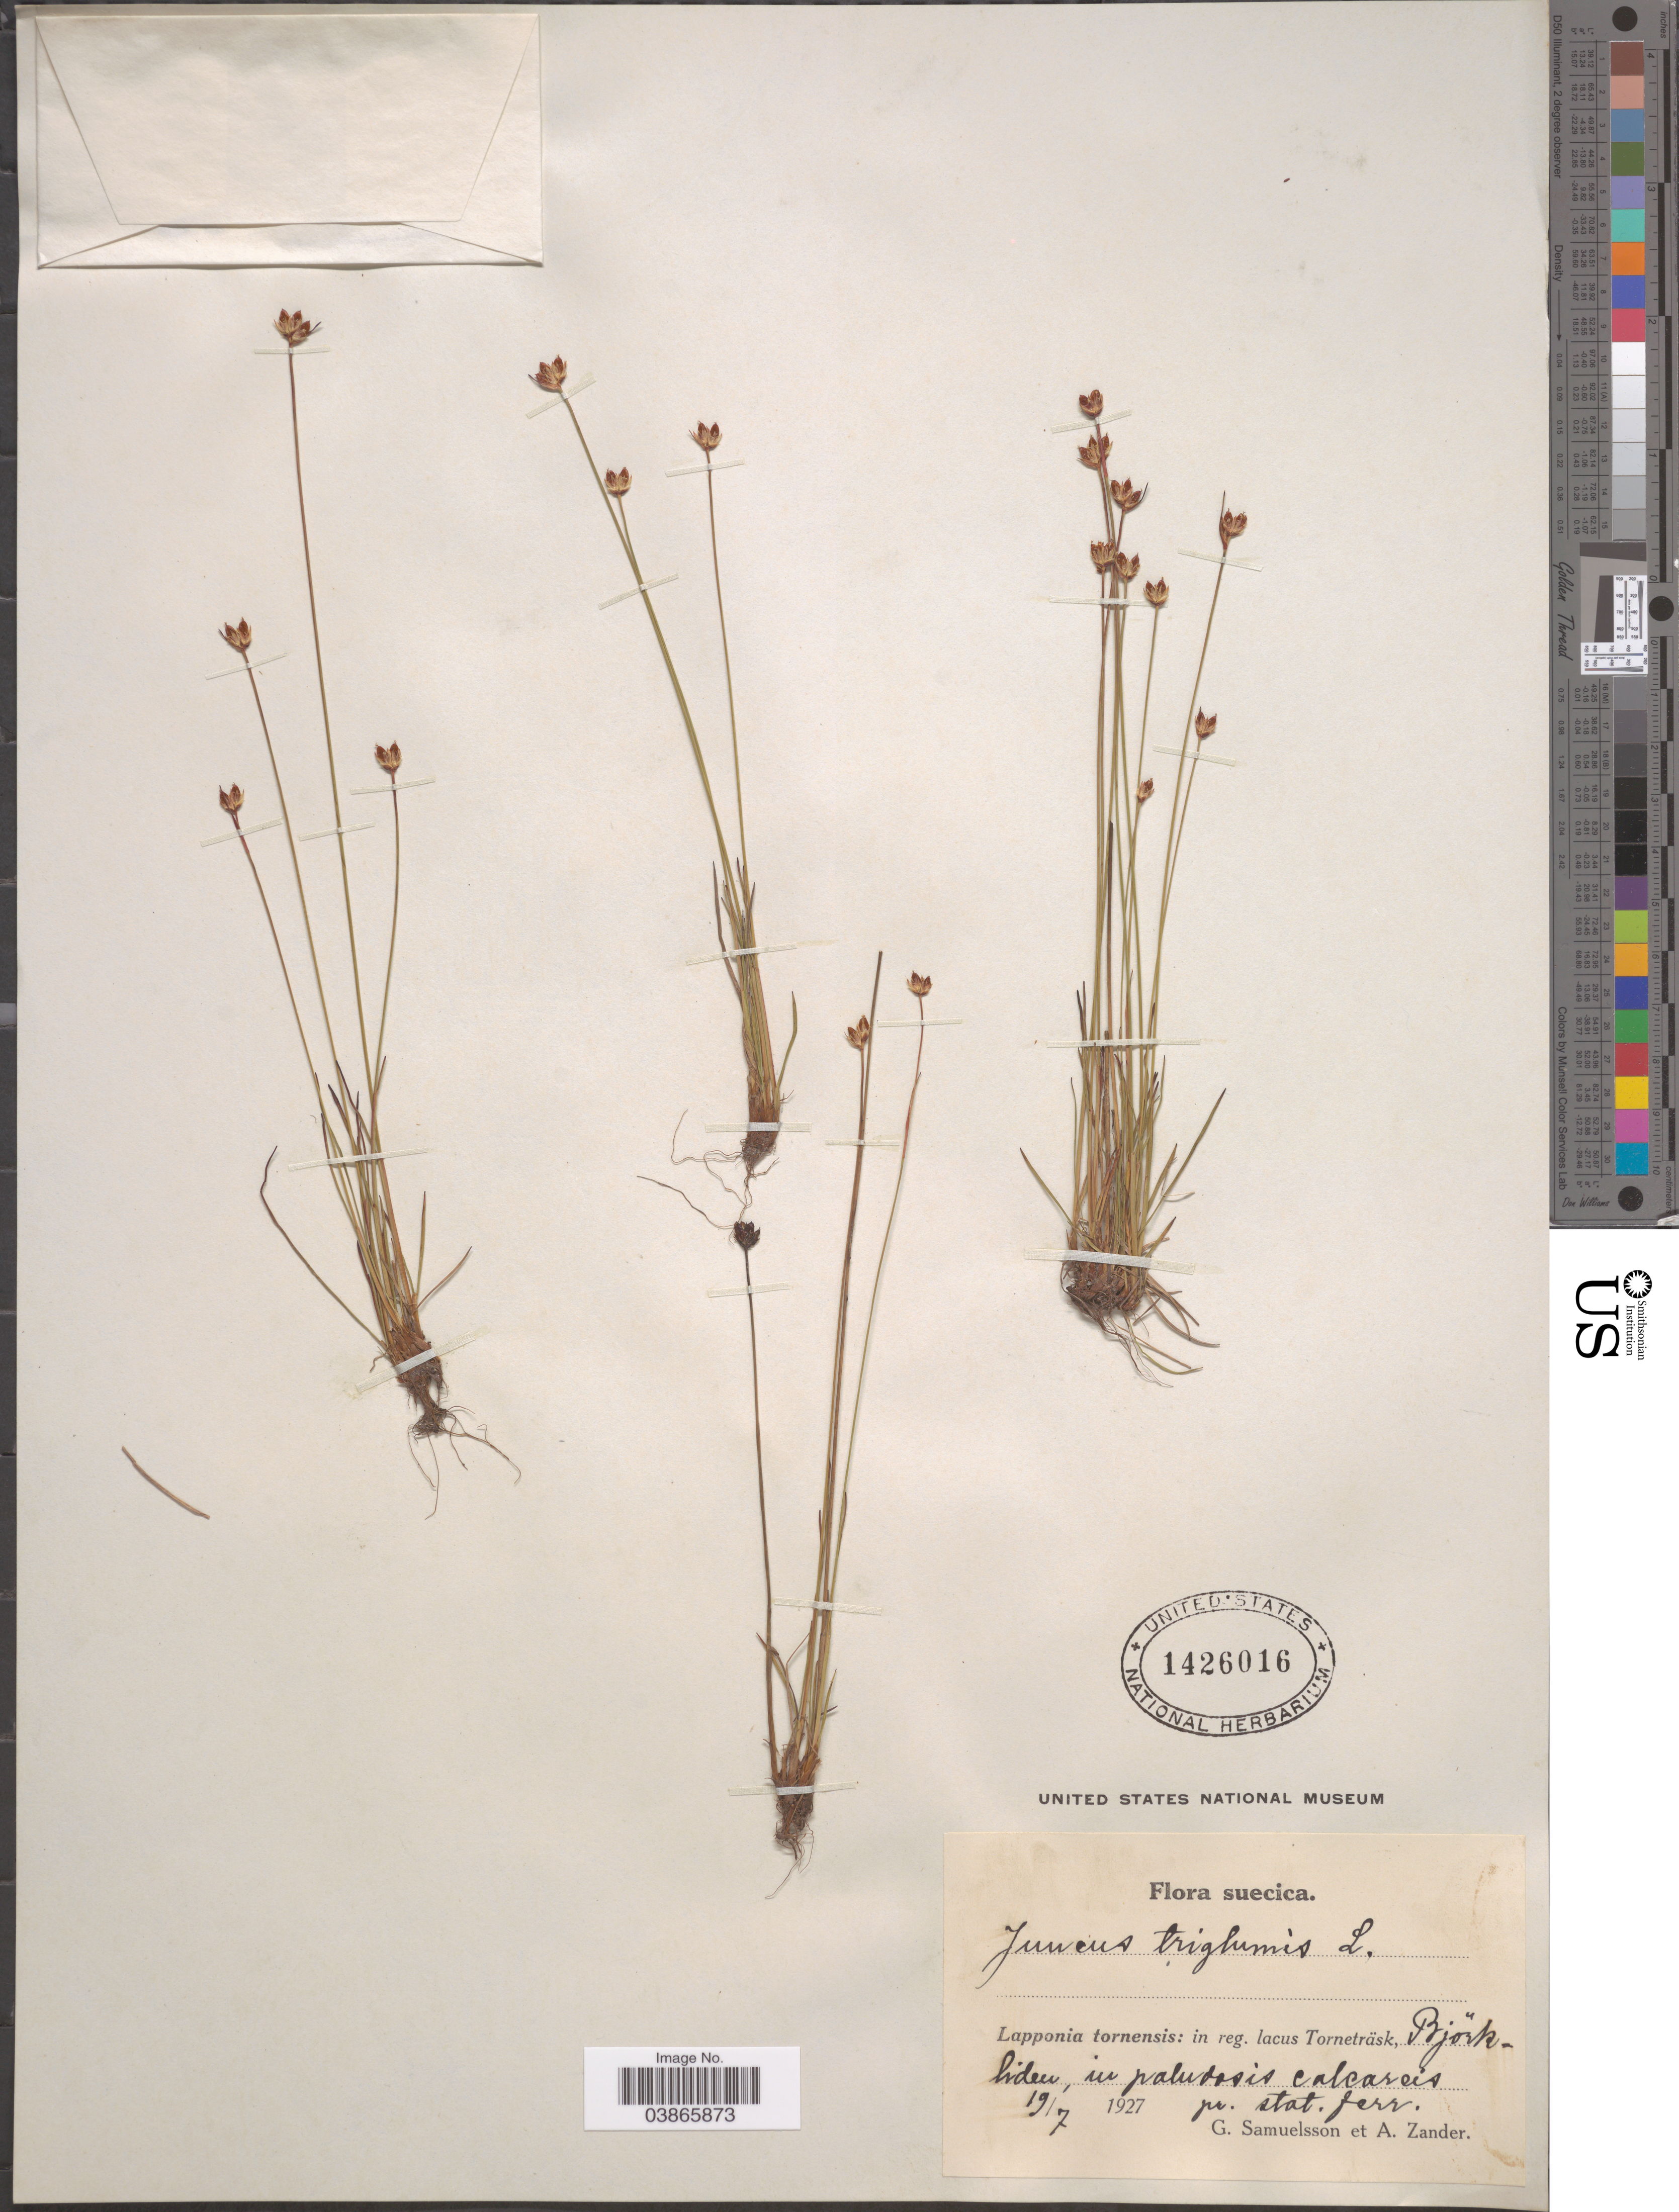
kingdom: Plantae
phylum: Tracheophyta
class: Liliopsida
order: Poales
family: Juncaceae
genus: Juncus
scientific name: Juncus triglumis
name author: L.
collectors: G. Samuelsson & A. Zander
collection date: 1927-07-19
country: Sweden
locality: Suecica. Lapponia tornensis: in reg. lacus Torneträsk, Björk-liden, in palutosis calcareis pr. stat. ferr.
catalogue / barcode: US 1426016